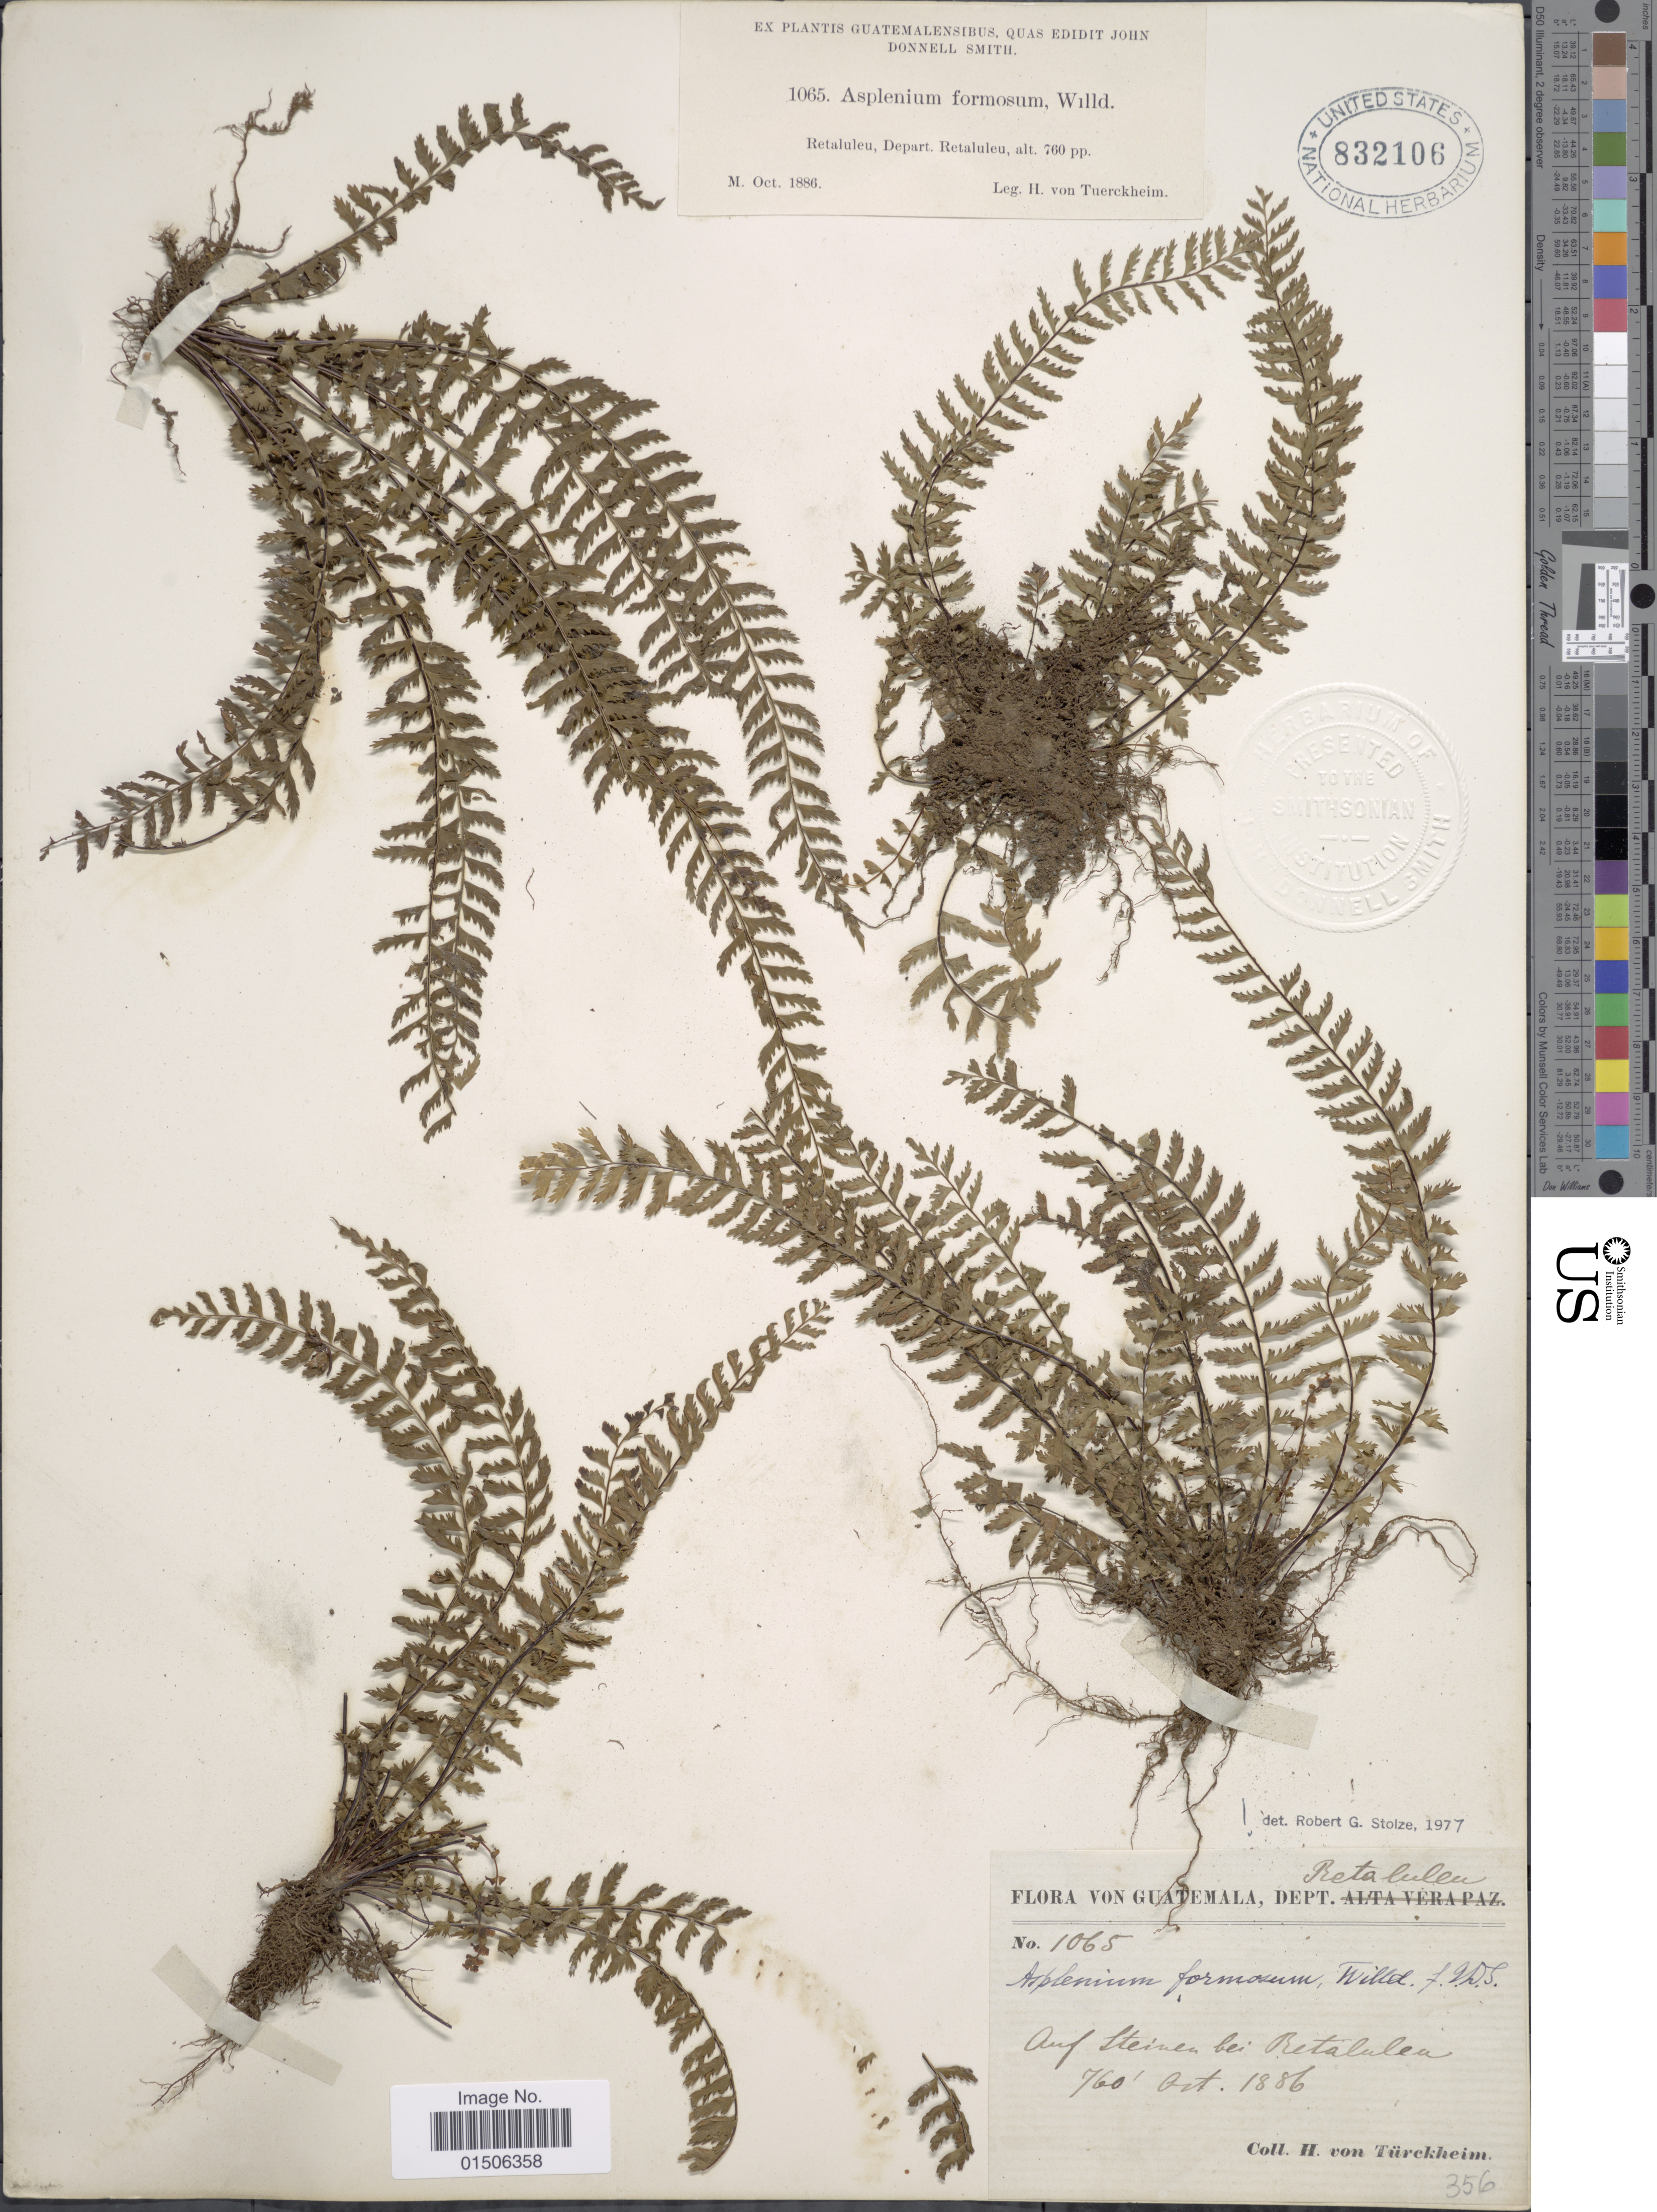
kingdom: Plantae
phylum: Tracheophyta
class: Polypodiopsida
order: Polypodiales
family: Aspleniaceae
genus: Asplenium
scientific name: Asplenium formosum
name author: Willd.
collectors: H. von Türckheim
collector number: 1065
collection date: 1886-10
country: Guatemala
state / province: Retalhuleu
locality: Retaluleu, Depart Retaluleu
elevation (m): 232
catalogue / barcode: US 832106-2